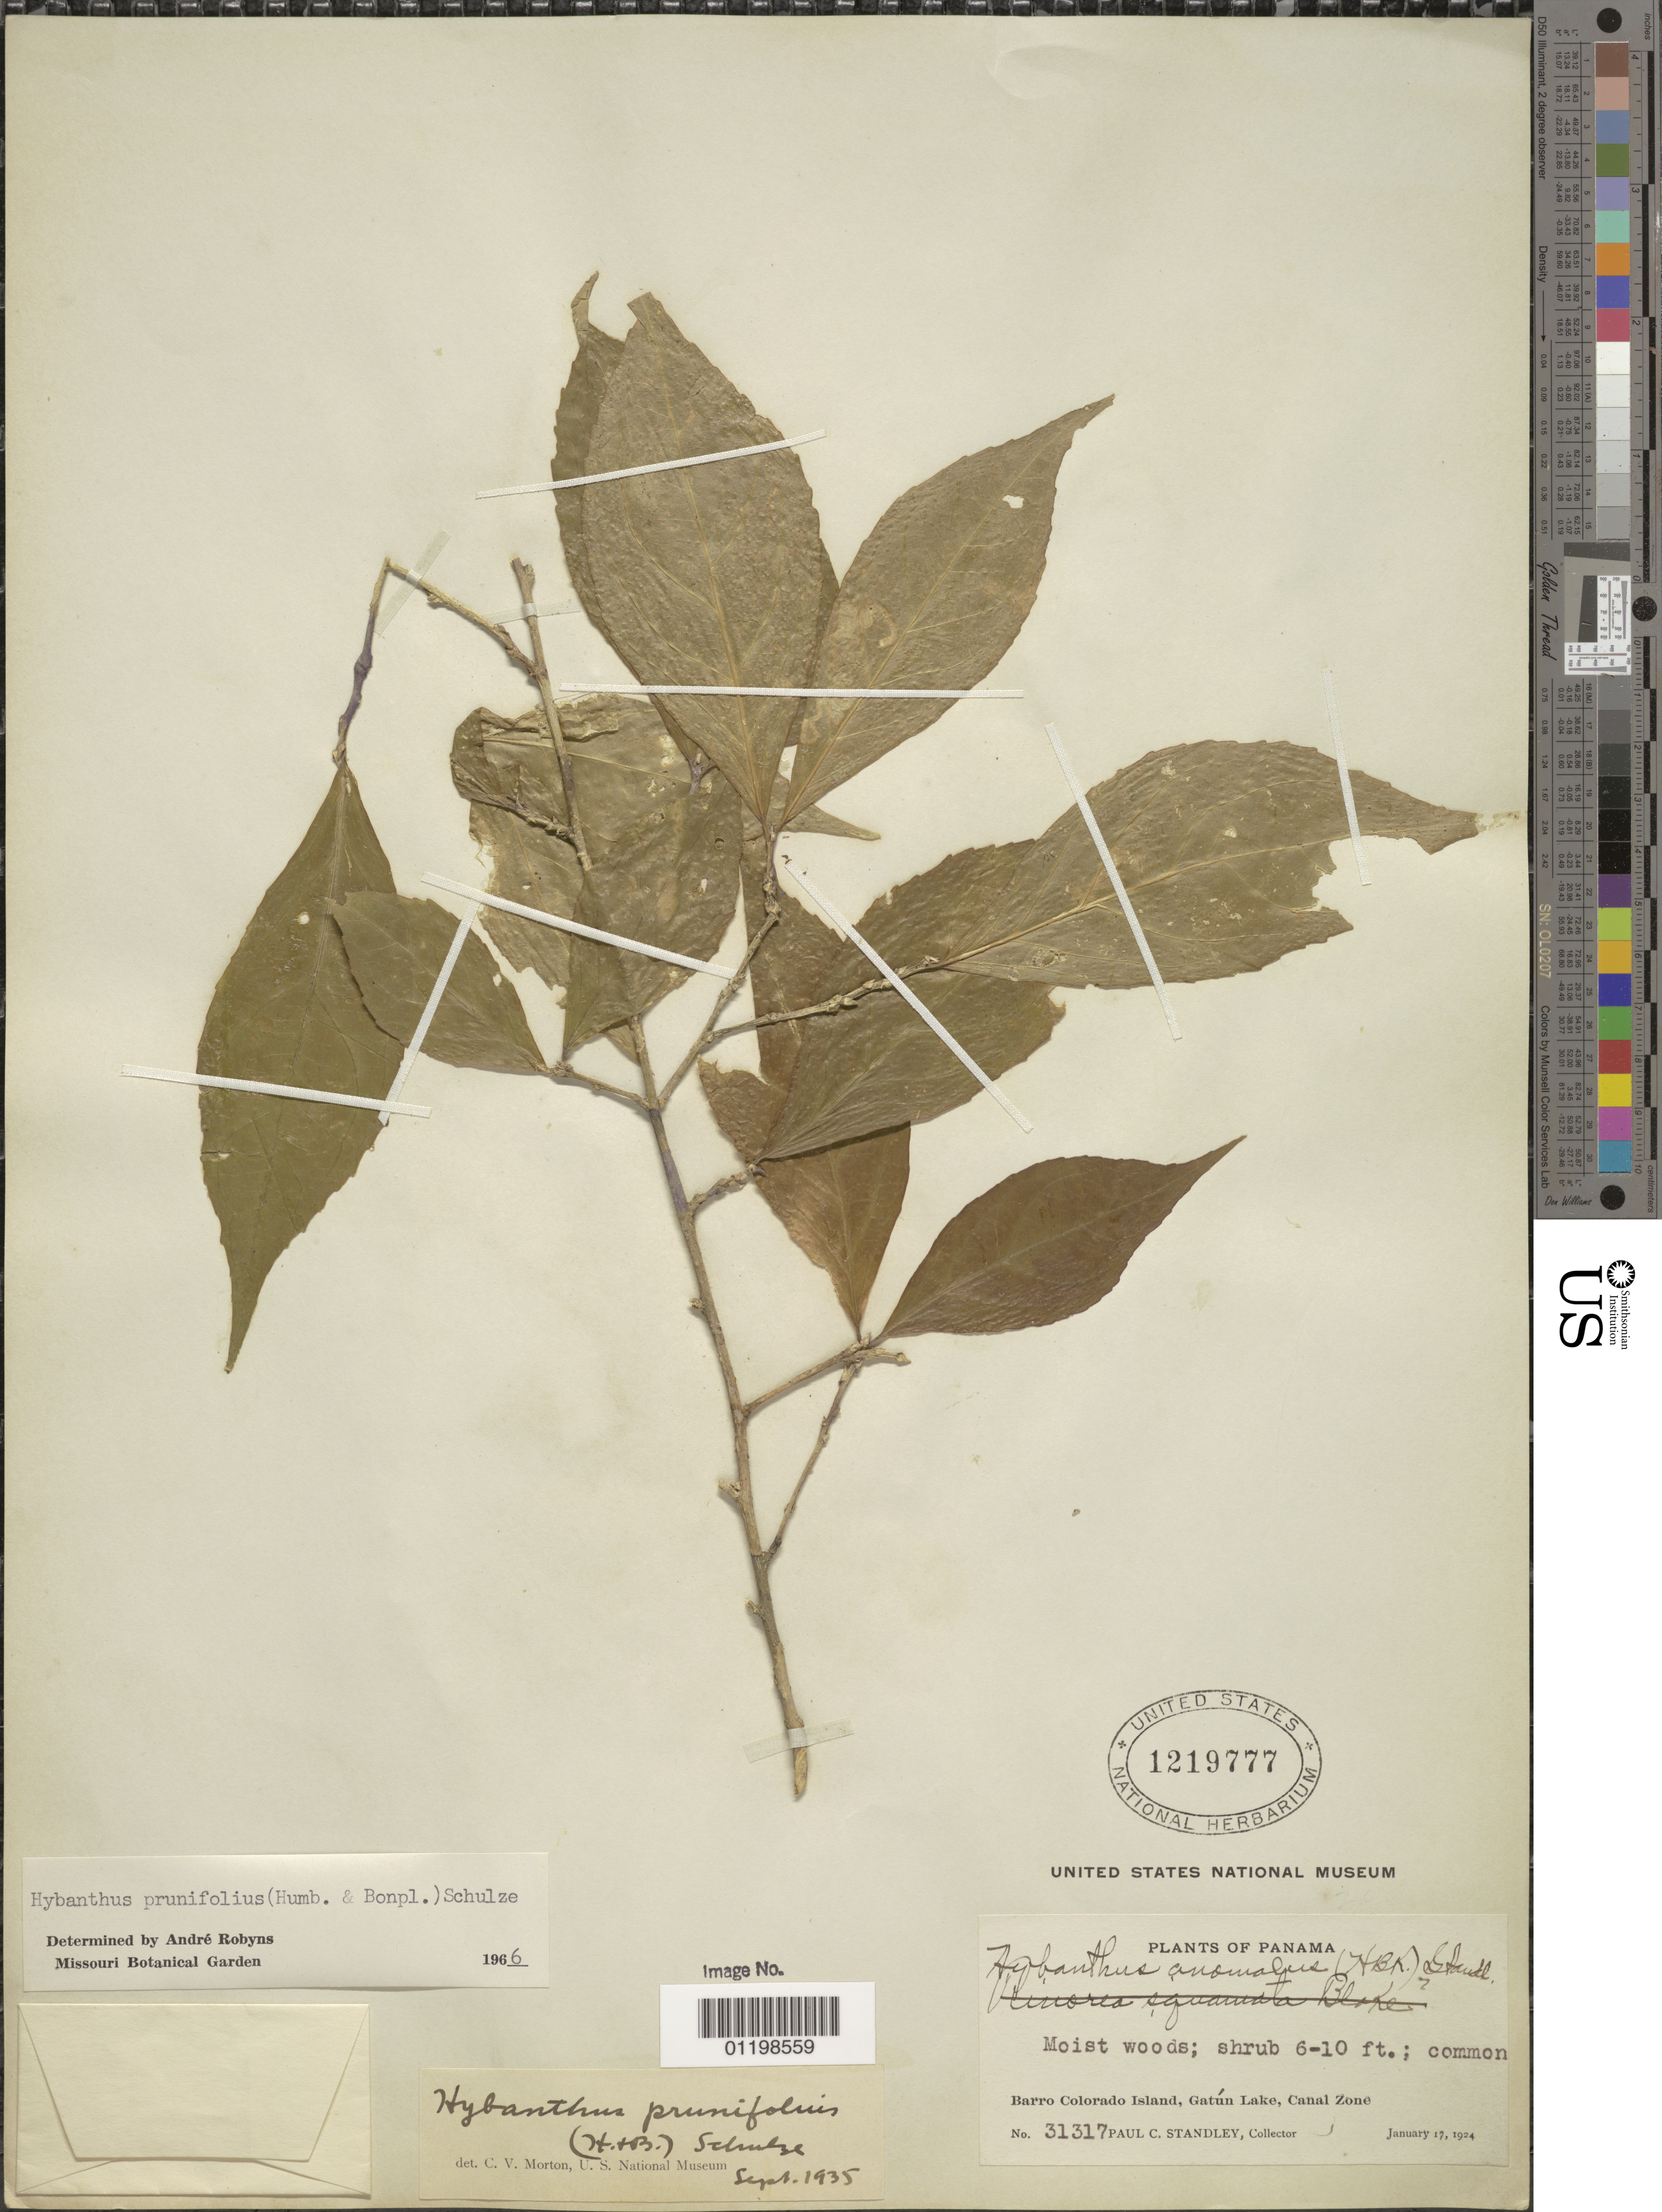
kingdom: Plantae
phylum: Tracheophyta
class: Magnoliopsida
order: Malpighiales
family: Violaceae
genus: Pombalia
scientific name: Pombalia prunifolia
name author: (Humb. & Bonpl. ex Willd.) Paula-Souza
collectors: P. C. Standley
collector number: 31317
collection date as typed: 17 Jan 1924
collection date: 1924-01-17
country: Panama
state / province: Panamá Oeste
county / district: Canal Zone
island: Barro Colorado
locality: Barro Colorado Island, Gatun Lake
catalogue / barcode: US 1219777